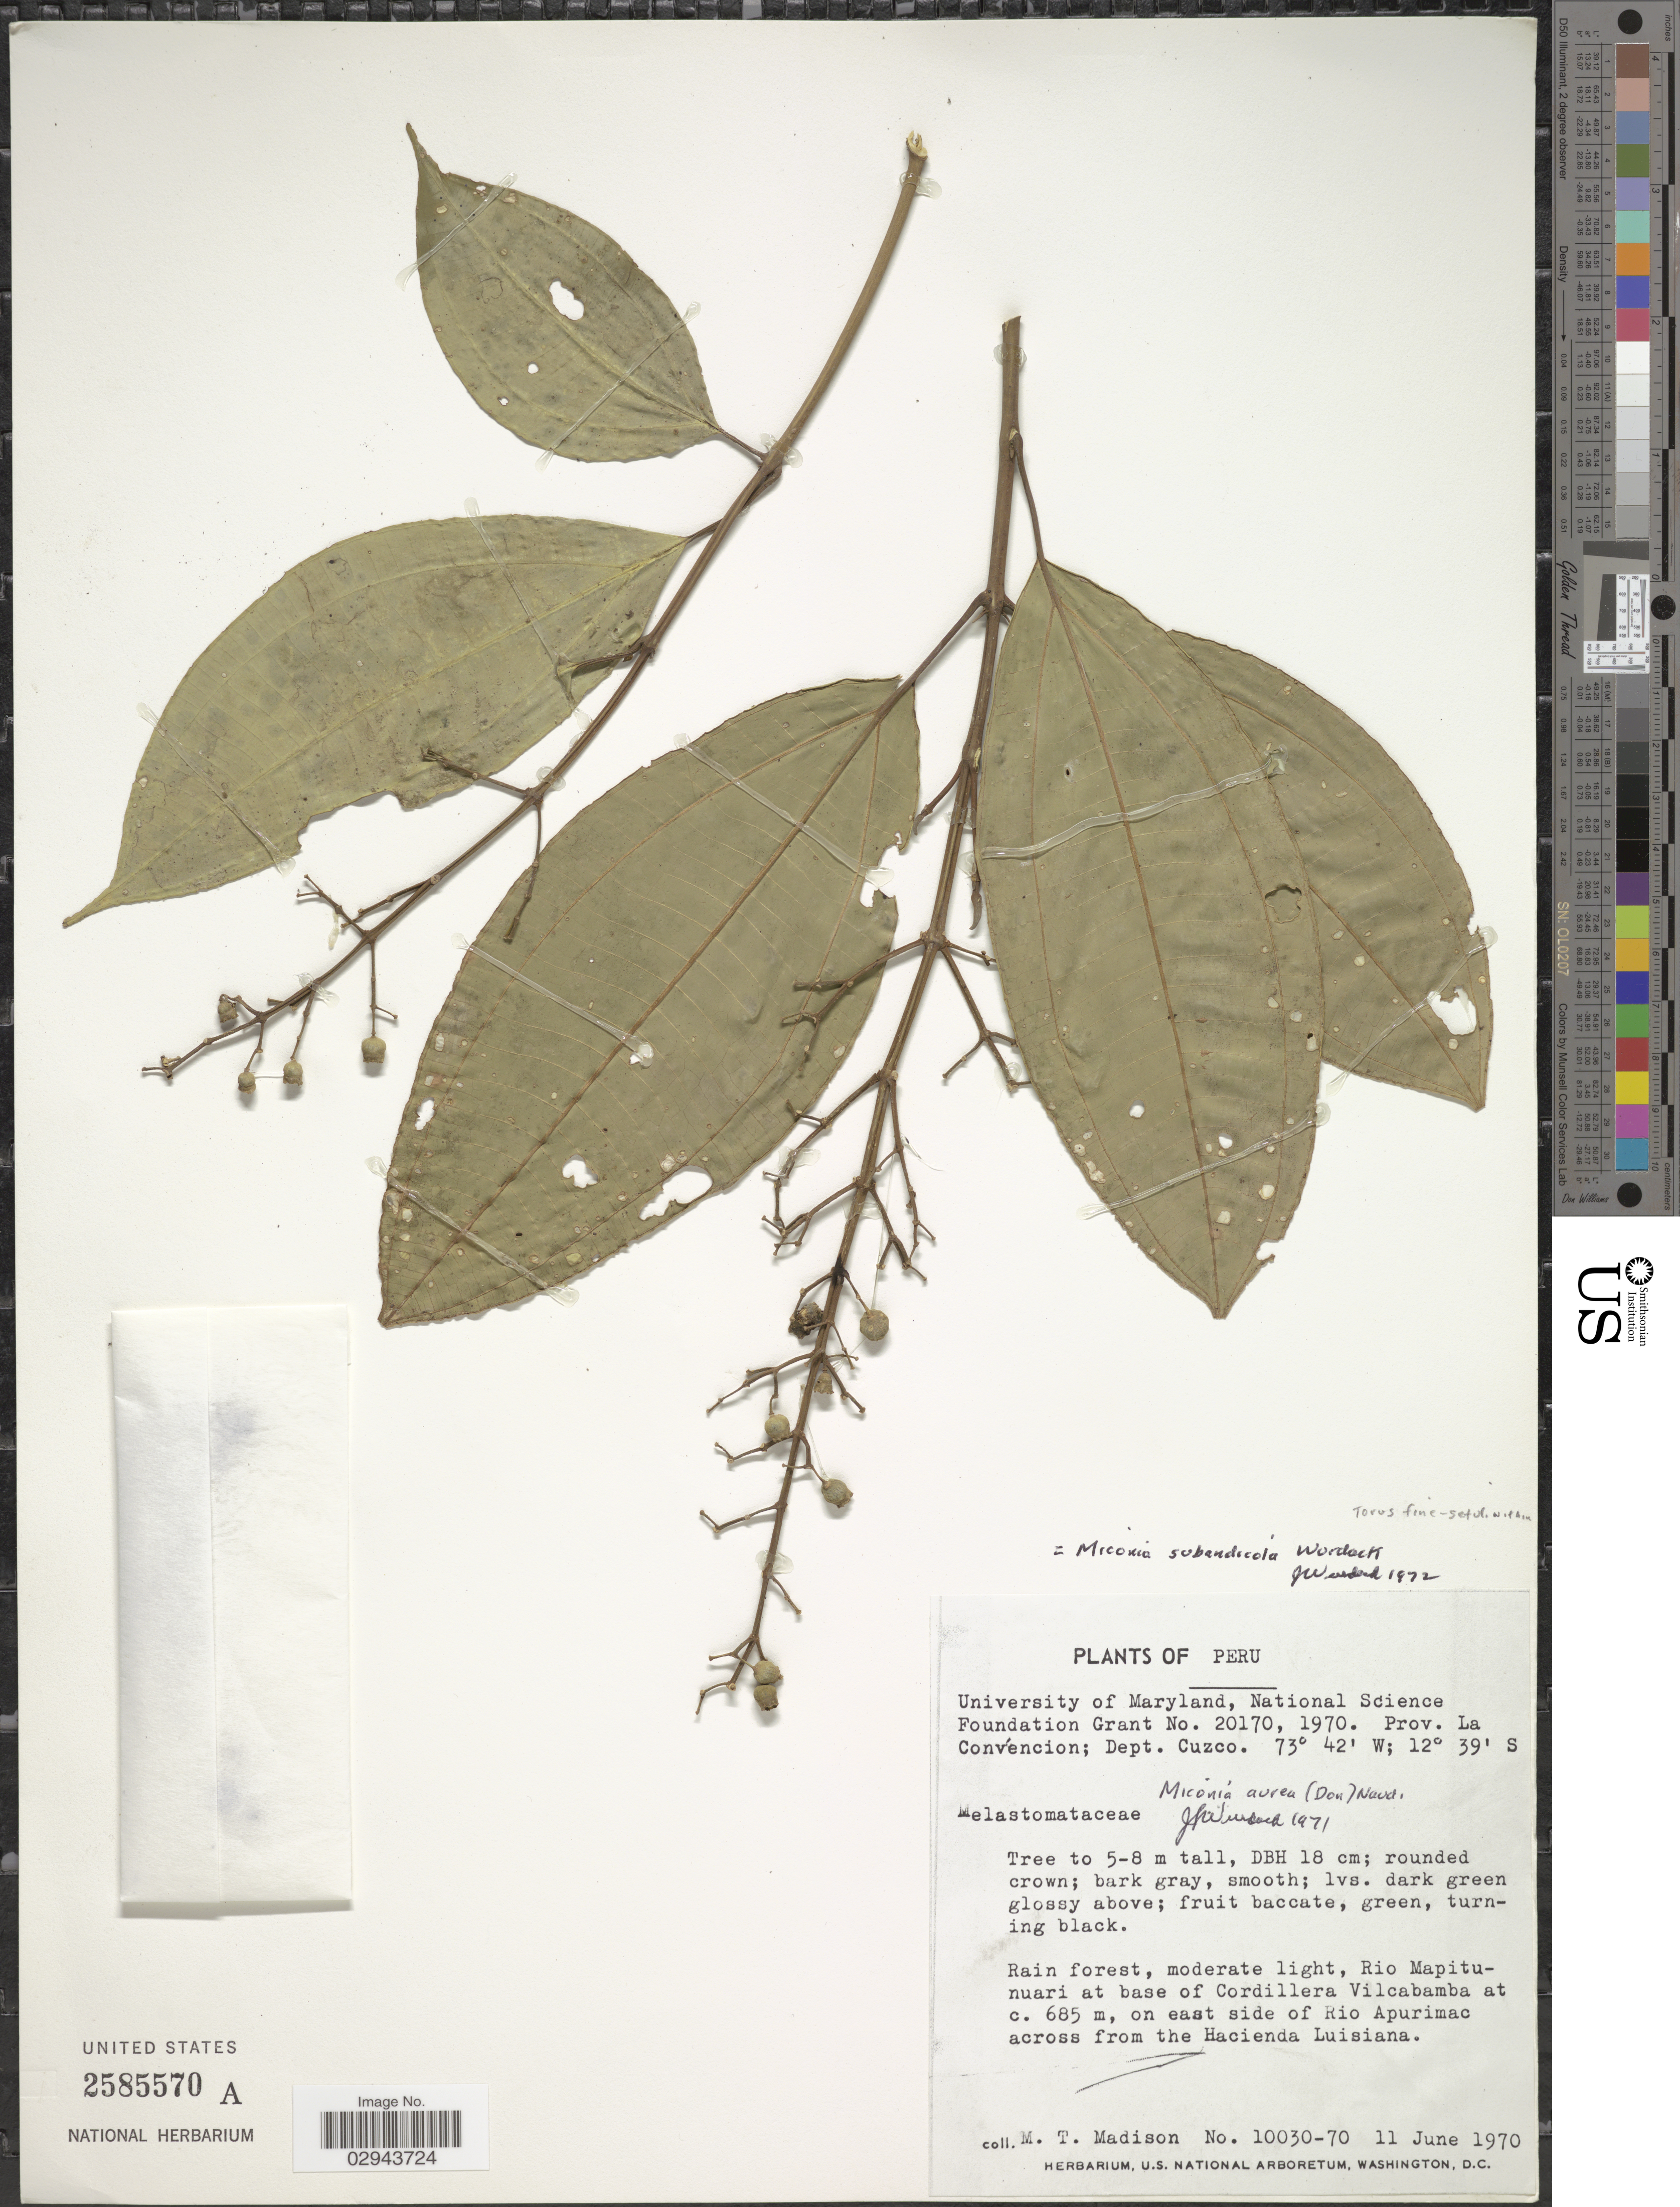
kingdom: Plantae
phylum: Tracheophyta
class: Magnoliopsida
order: Myrtales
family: Melastomataceae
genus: Miconia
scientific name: Miconia subandicola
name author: Wurdack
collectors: M. T. Madison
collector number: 10030-70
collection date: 1970-06-11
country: Peru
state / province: Cusco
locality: Prov. La Convéncion; Dept. Cuzco. Rio Mapitunuari at base of Cordillera Vilcabamba at c. 685 m, on east side of Rio Apurimac across from the Hacienda Luisiana.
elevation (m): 685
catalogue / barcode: US 2585570A